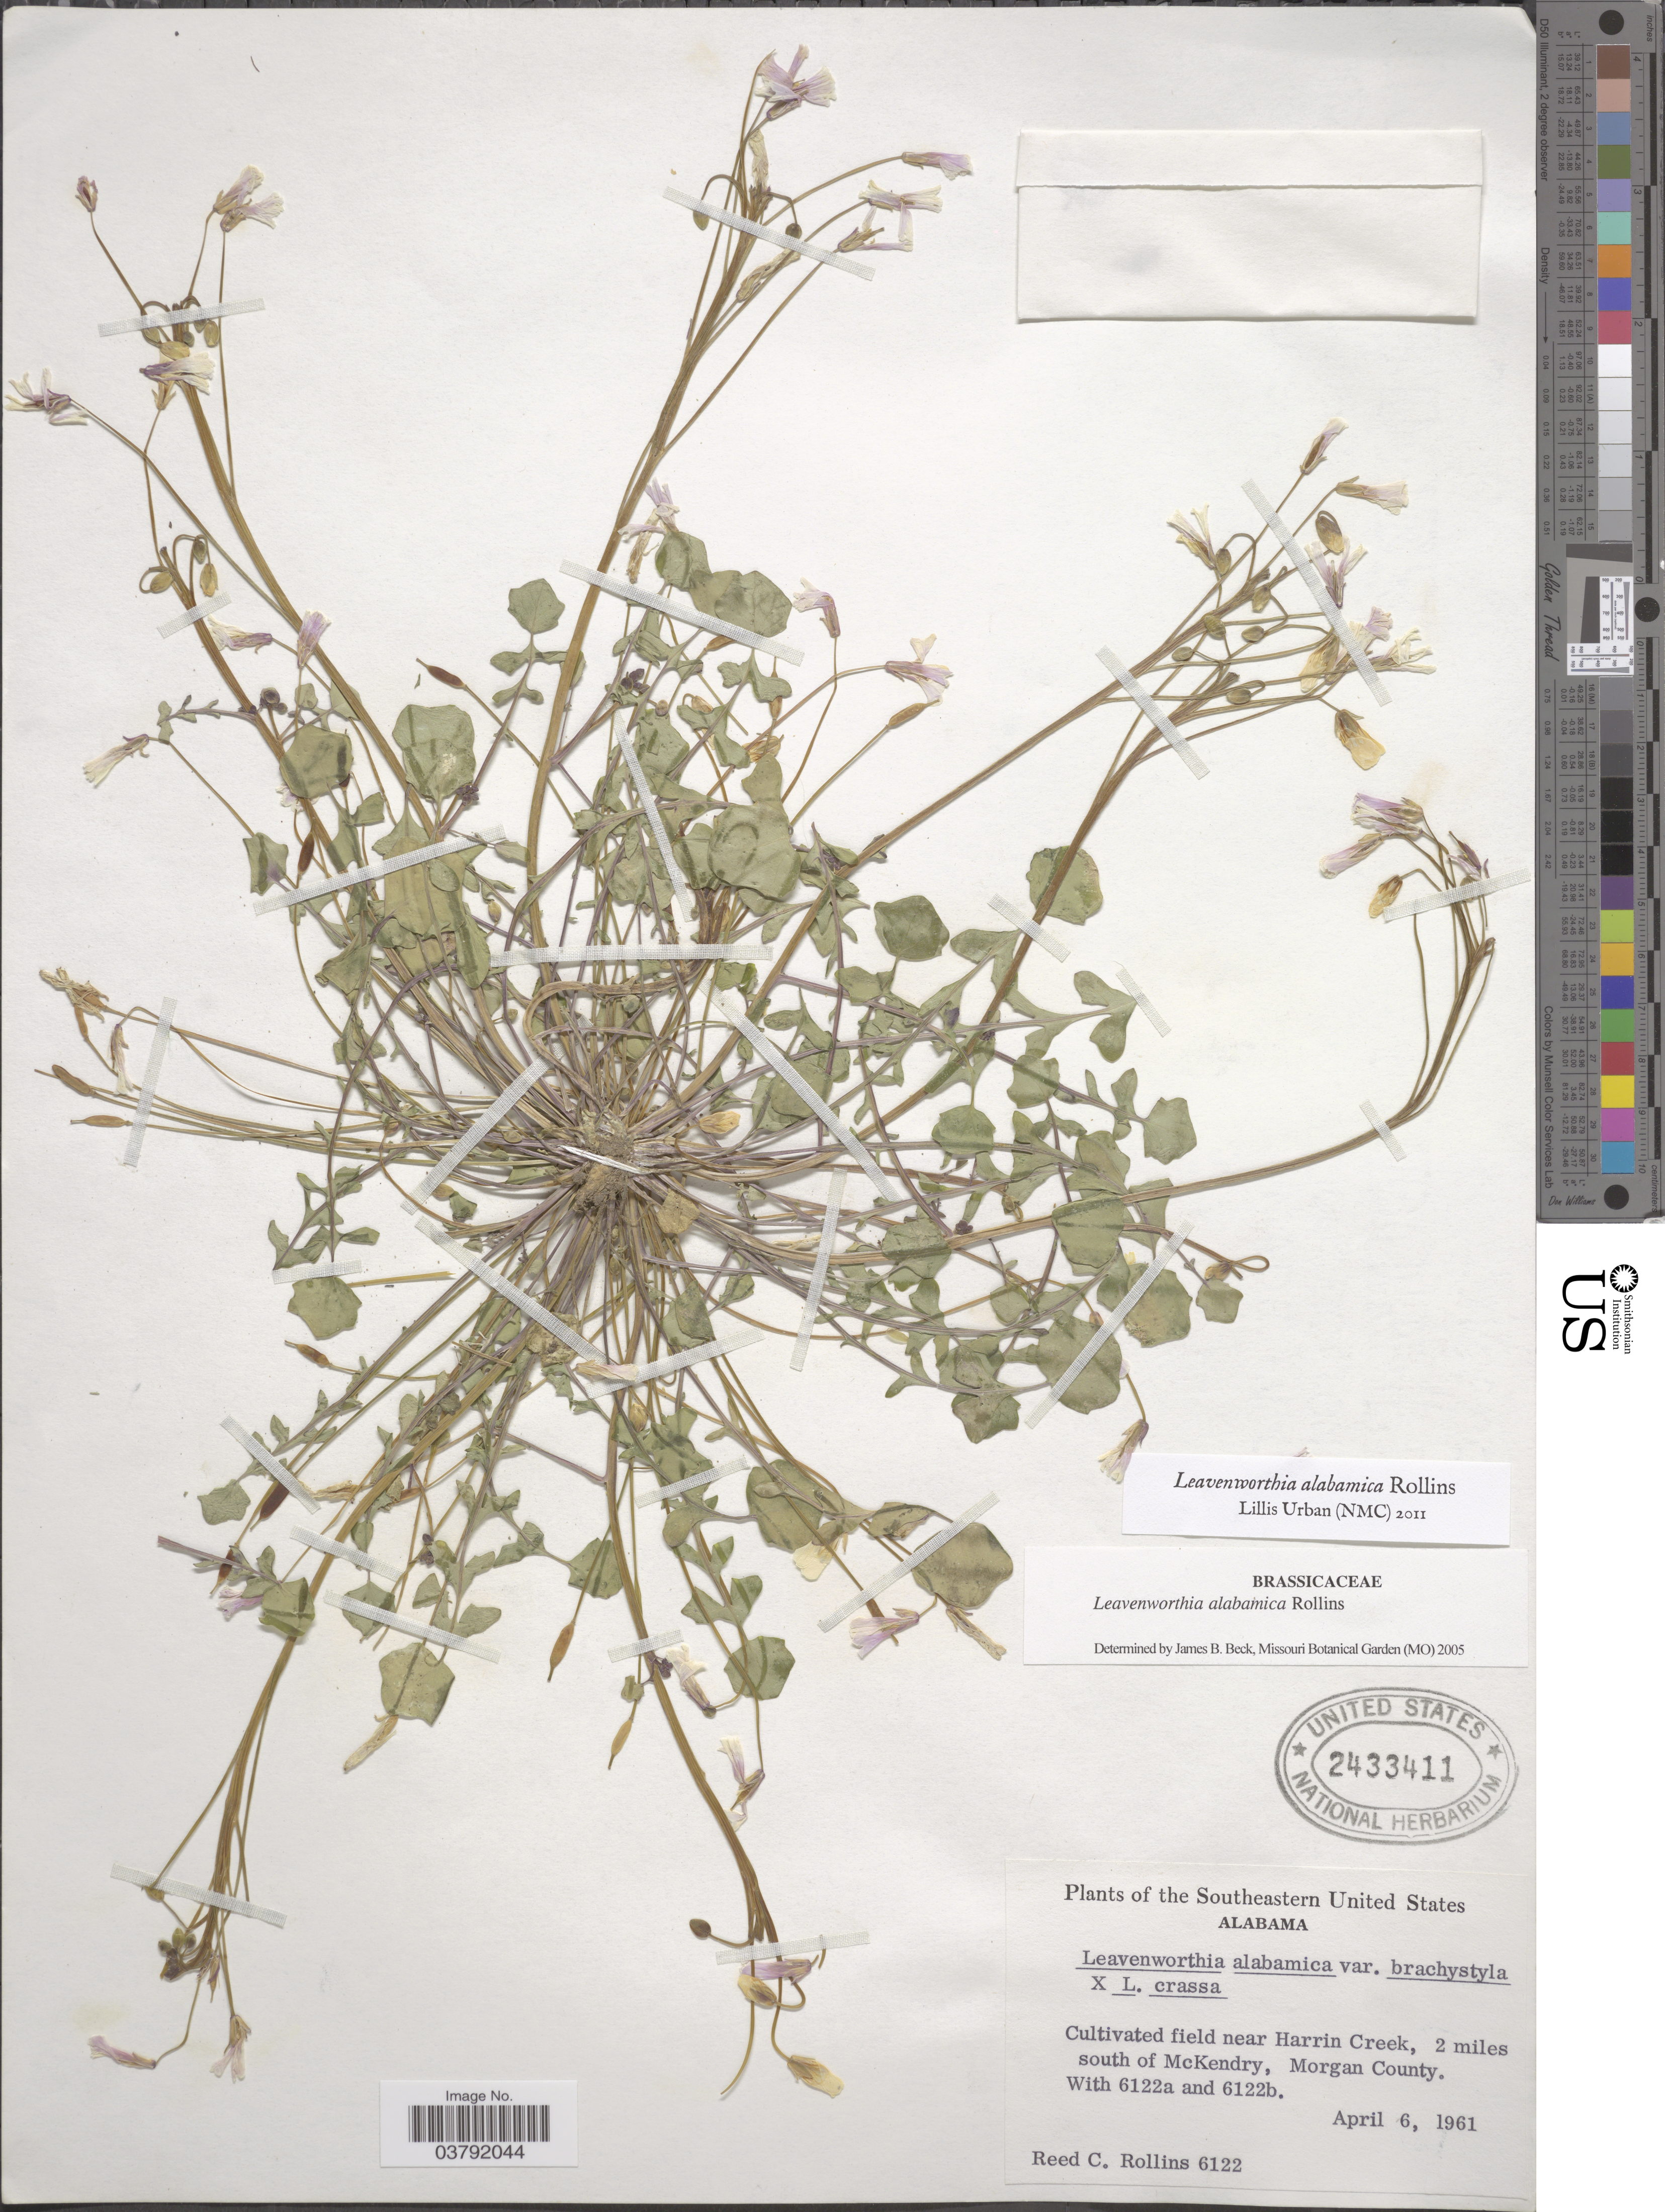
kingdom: Plantae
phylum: Tracheophyta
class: Magnoliopsida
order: Brassicales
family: Brassicaceae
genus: Leavenworthia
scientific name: Leavenworthia alabamica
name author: Rollins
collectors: R. C. Rollins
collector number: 6122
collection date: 1961-04-06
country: United States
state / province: Alabama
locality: Southeastern United States. Cultivated field near Harrin Creek, 2 miles south of McKendry, Morgan County.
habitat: cultivated field near creek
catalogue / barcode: US 2433411